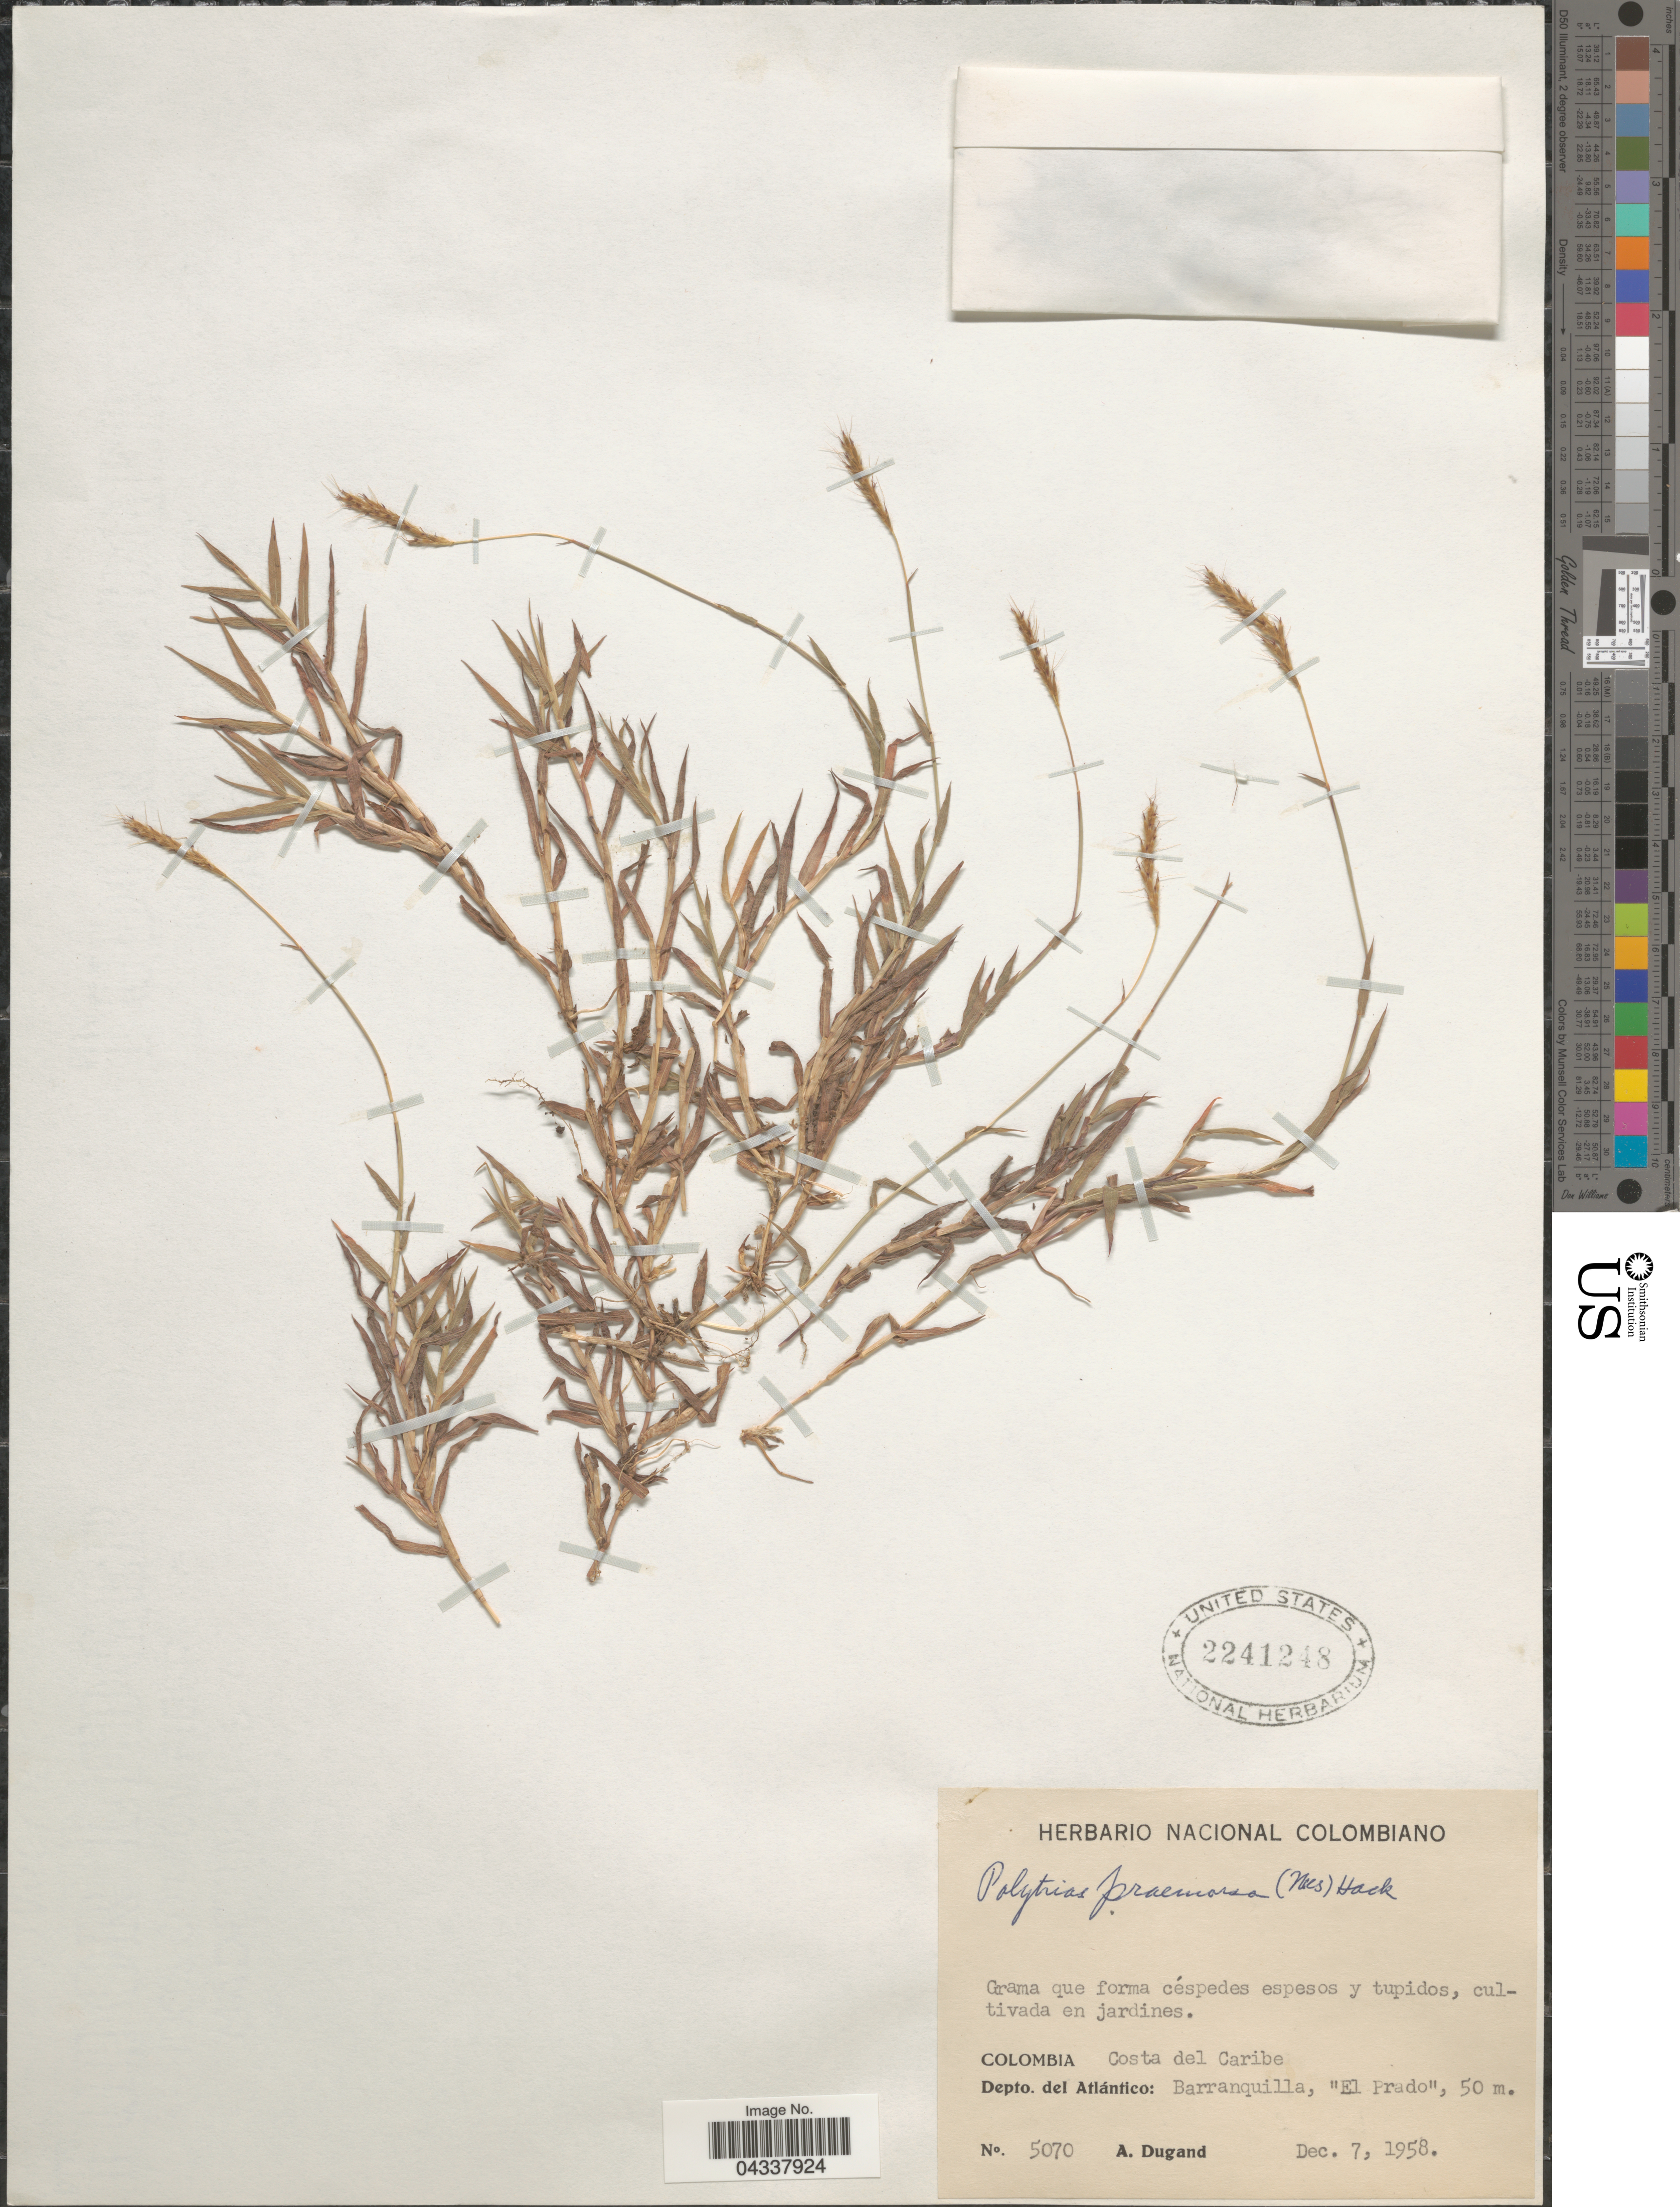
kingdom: Plantae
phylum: Tracheophyta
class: Liliopsida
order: Poales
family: Poaceae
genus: Polytrias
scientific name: Polytrias indica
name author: (Houtt.) Veldkamp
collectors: A. Dugand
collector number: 5070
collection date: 1958-12-07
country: Colombia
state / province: Atlántico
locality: En jardines. Costa del Caribe. Depto. del Atlántico: Barranquilla, "El Prado".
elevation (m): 50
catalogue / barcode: US 2241248